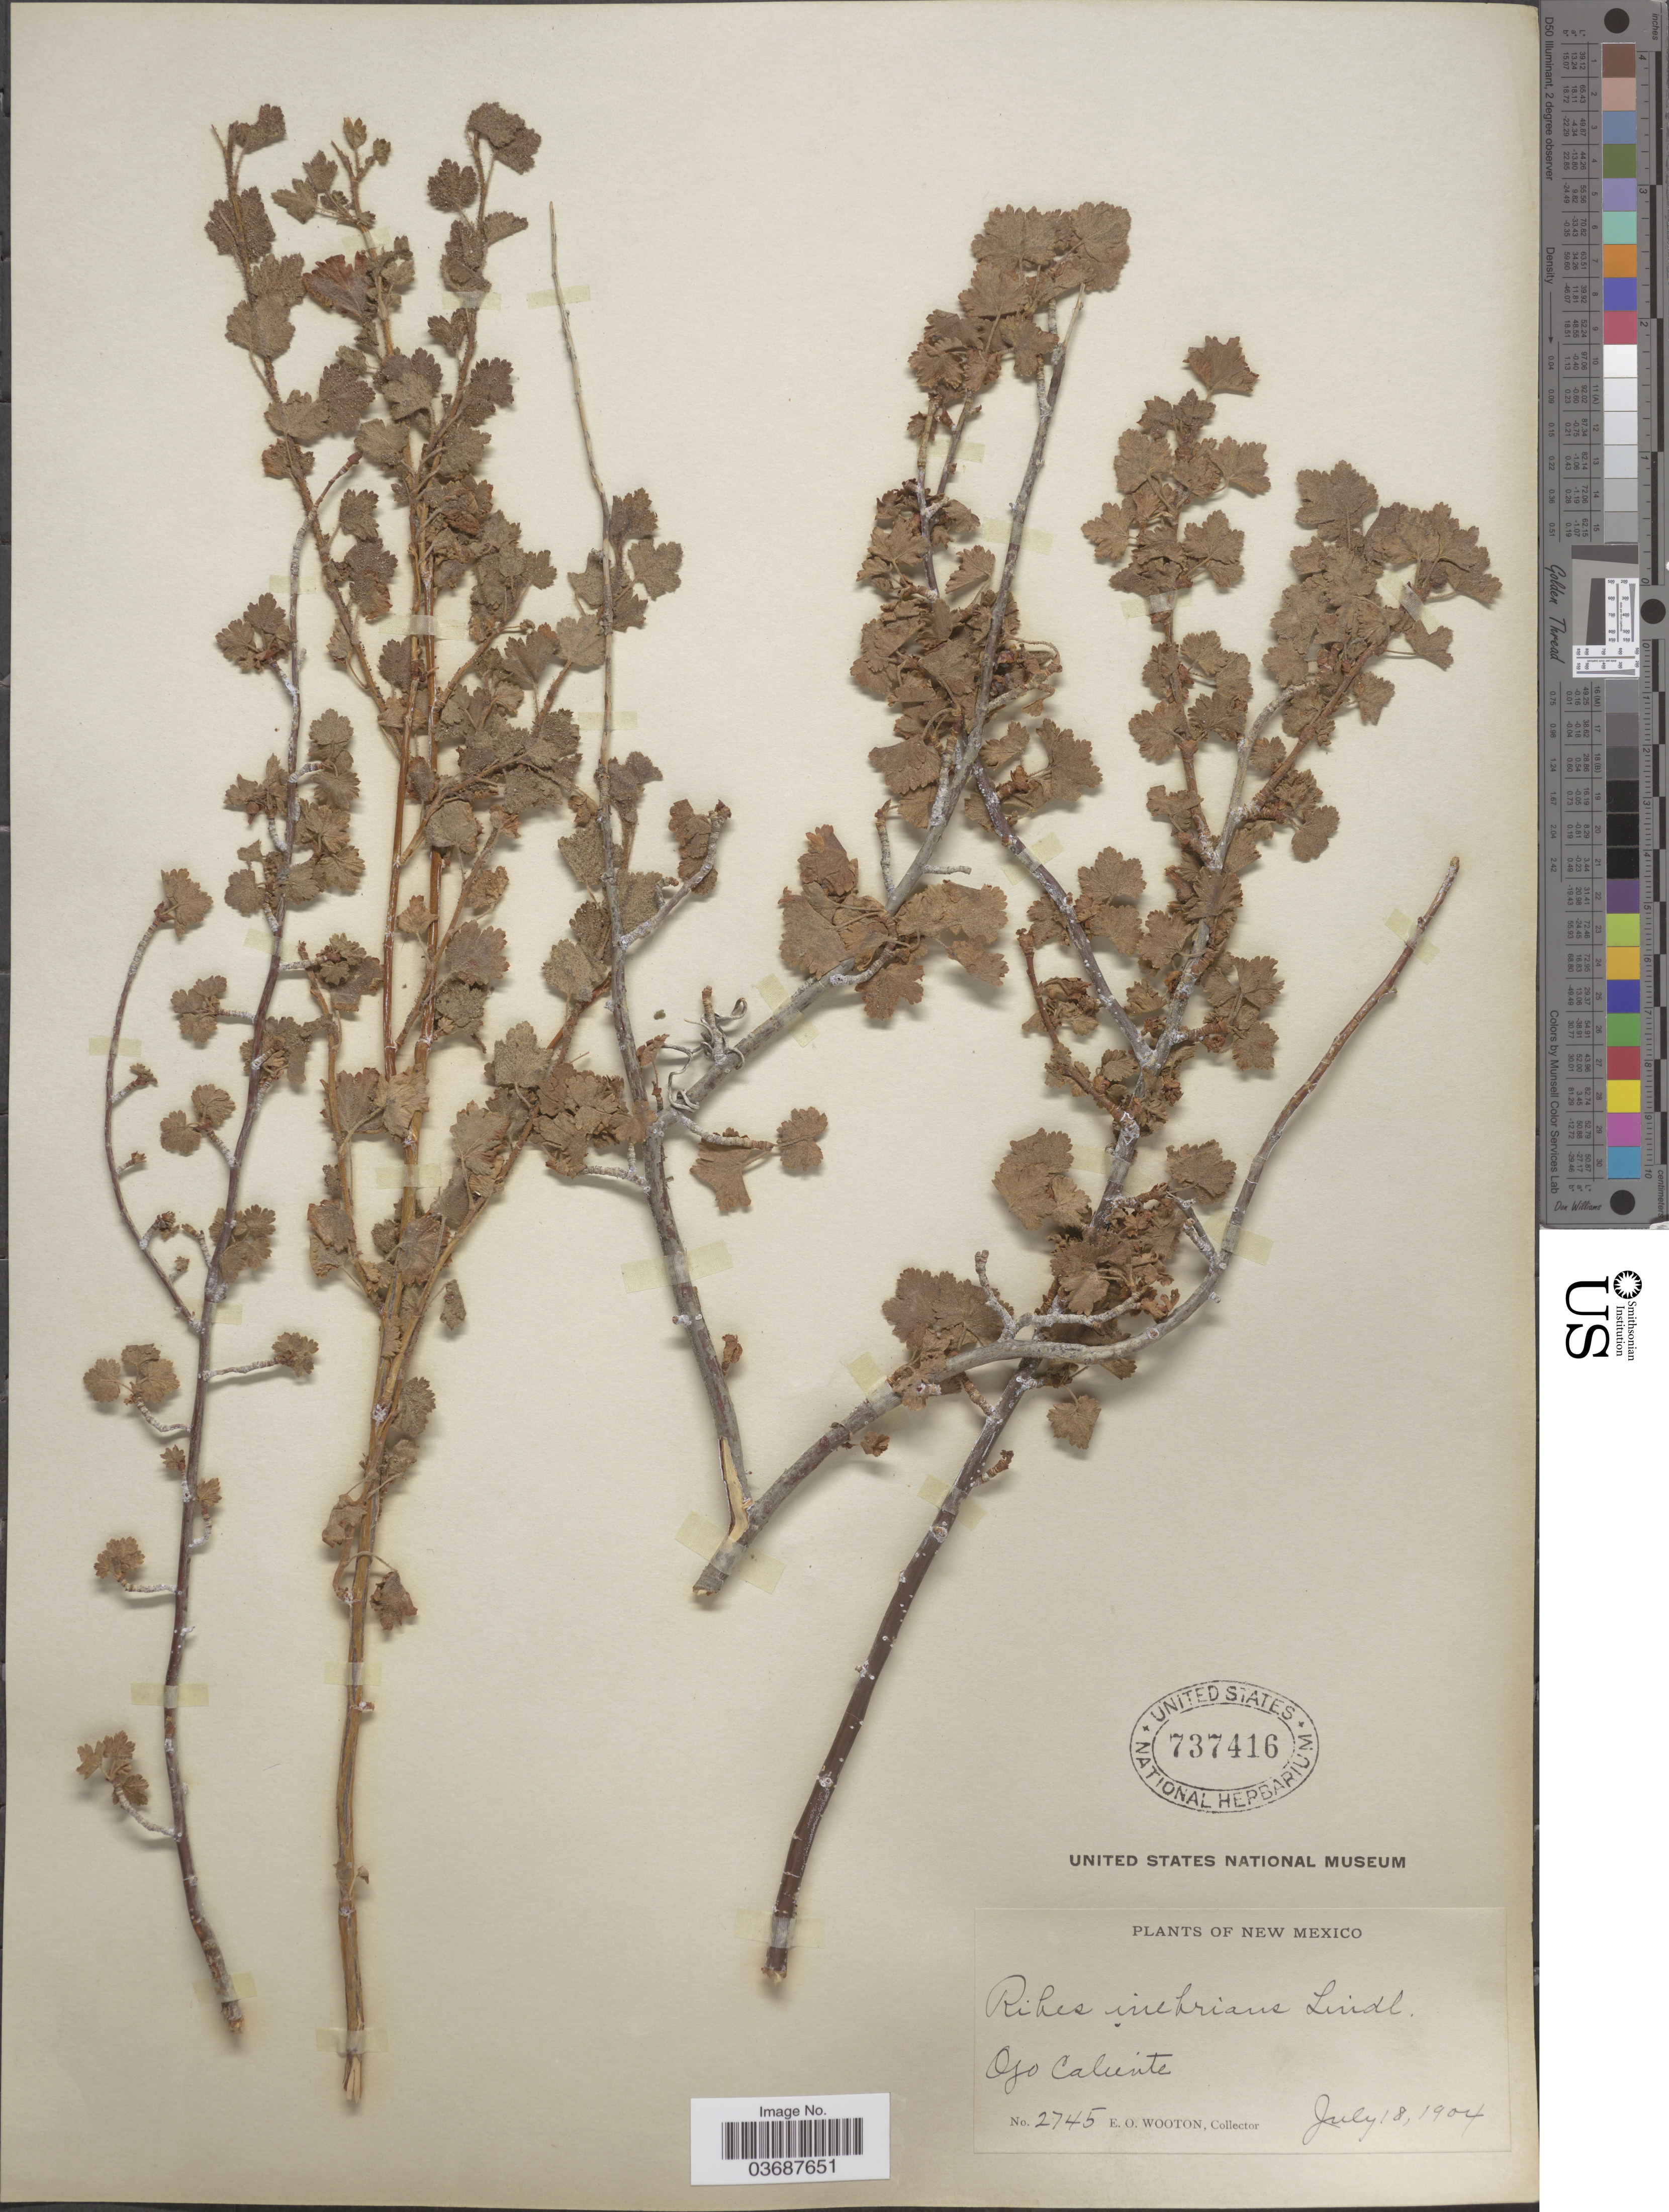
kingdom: Plantae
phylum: Tracheophyta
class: Magnoliopsida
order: Saxifragales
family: Grossulariaceae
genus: Ribes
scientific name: Ribes inebrians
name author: Lindl.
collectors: E. O. Wooton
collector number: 2745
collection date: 1904-07-18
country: United States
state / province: New Mexico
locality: Ojo Caliente.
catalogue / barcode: US 737416